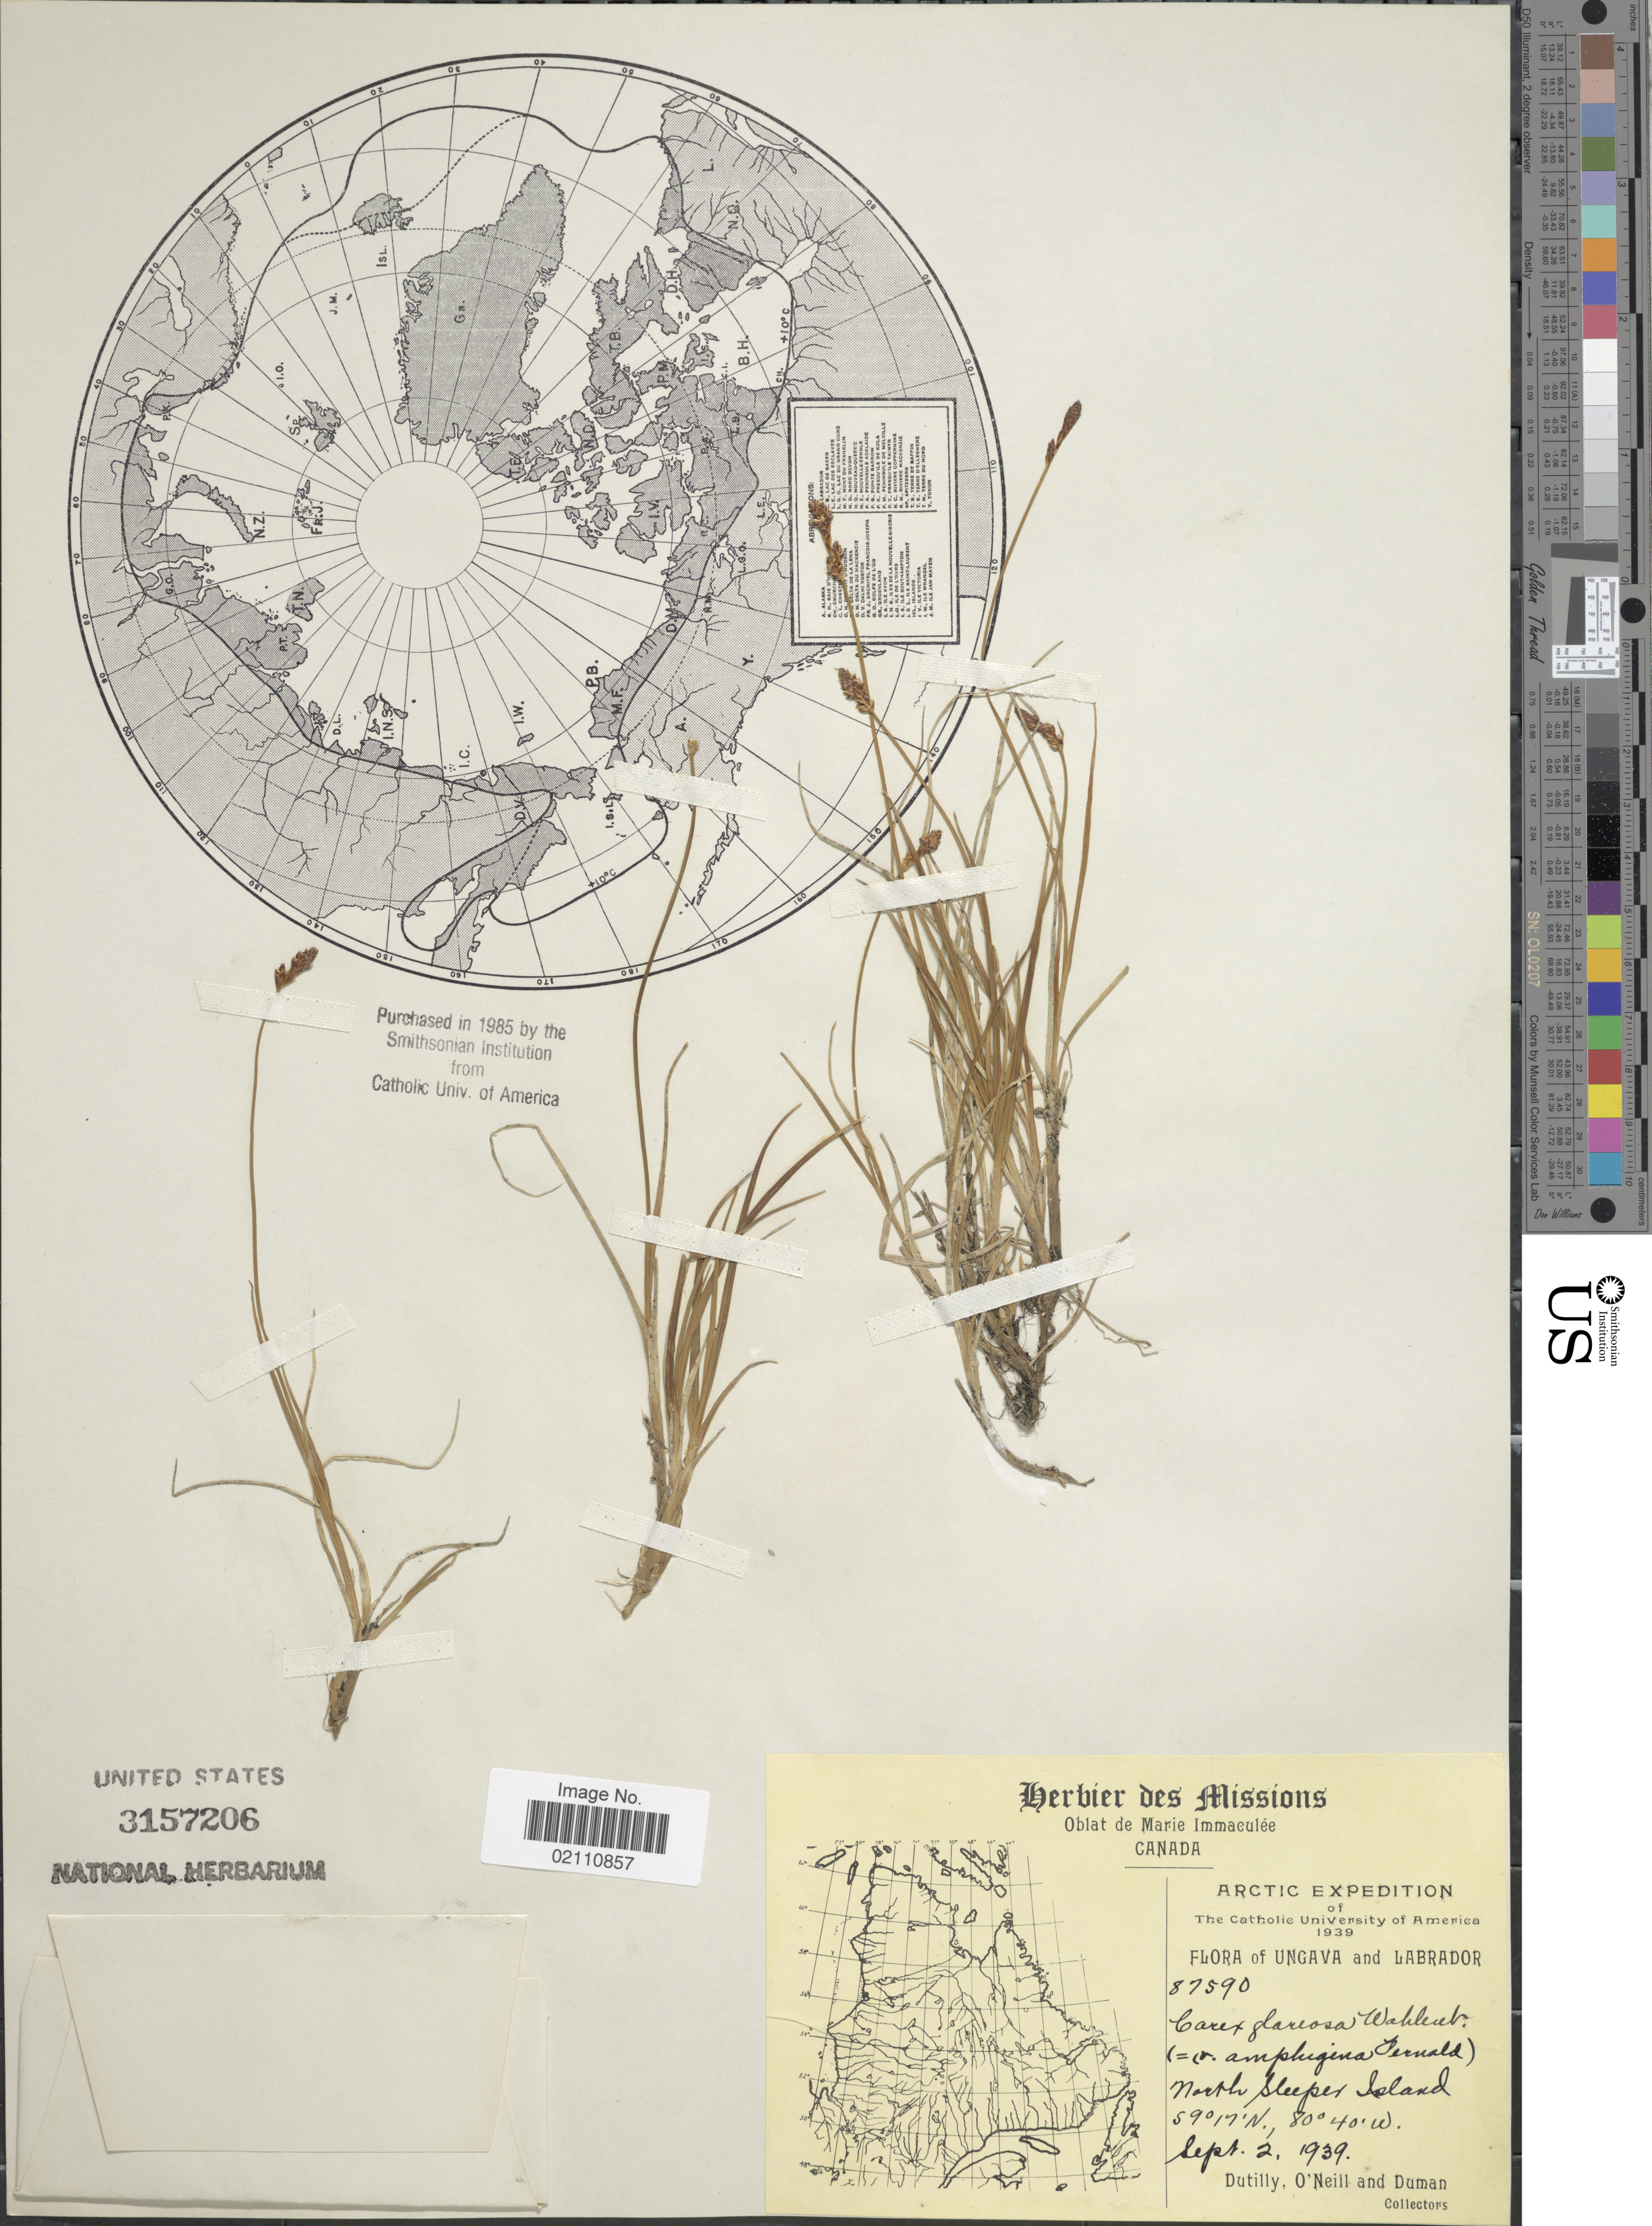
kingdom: Plantae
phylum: Tracheophyta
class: Liliopsida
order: Poales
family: Cyperaceae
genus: Carex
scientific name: Carex glareosa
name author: Schkuhr ex Wahlenb.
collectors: -. Dutilly, O' Neill & -. Duman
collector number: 87590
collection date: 1939-09-02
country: Canada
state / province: Quebec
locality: Oblat de Marie Immaculee, Ungava and Labrador, North Sleeper Island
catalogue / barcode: US 3157206